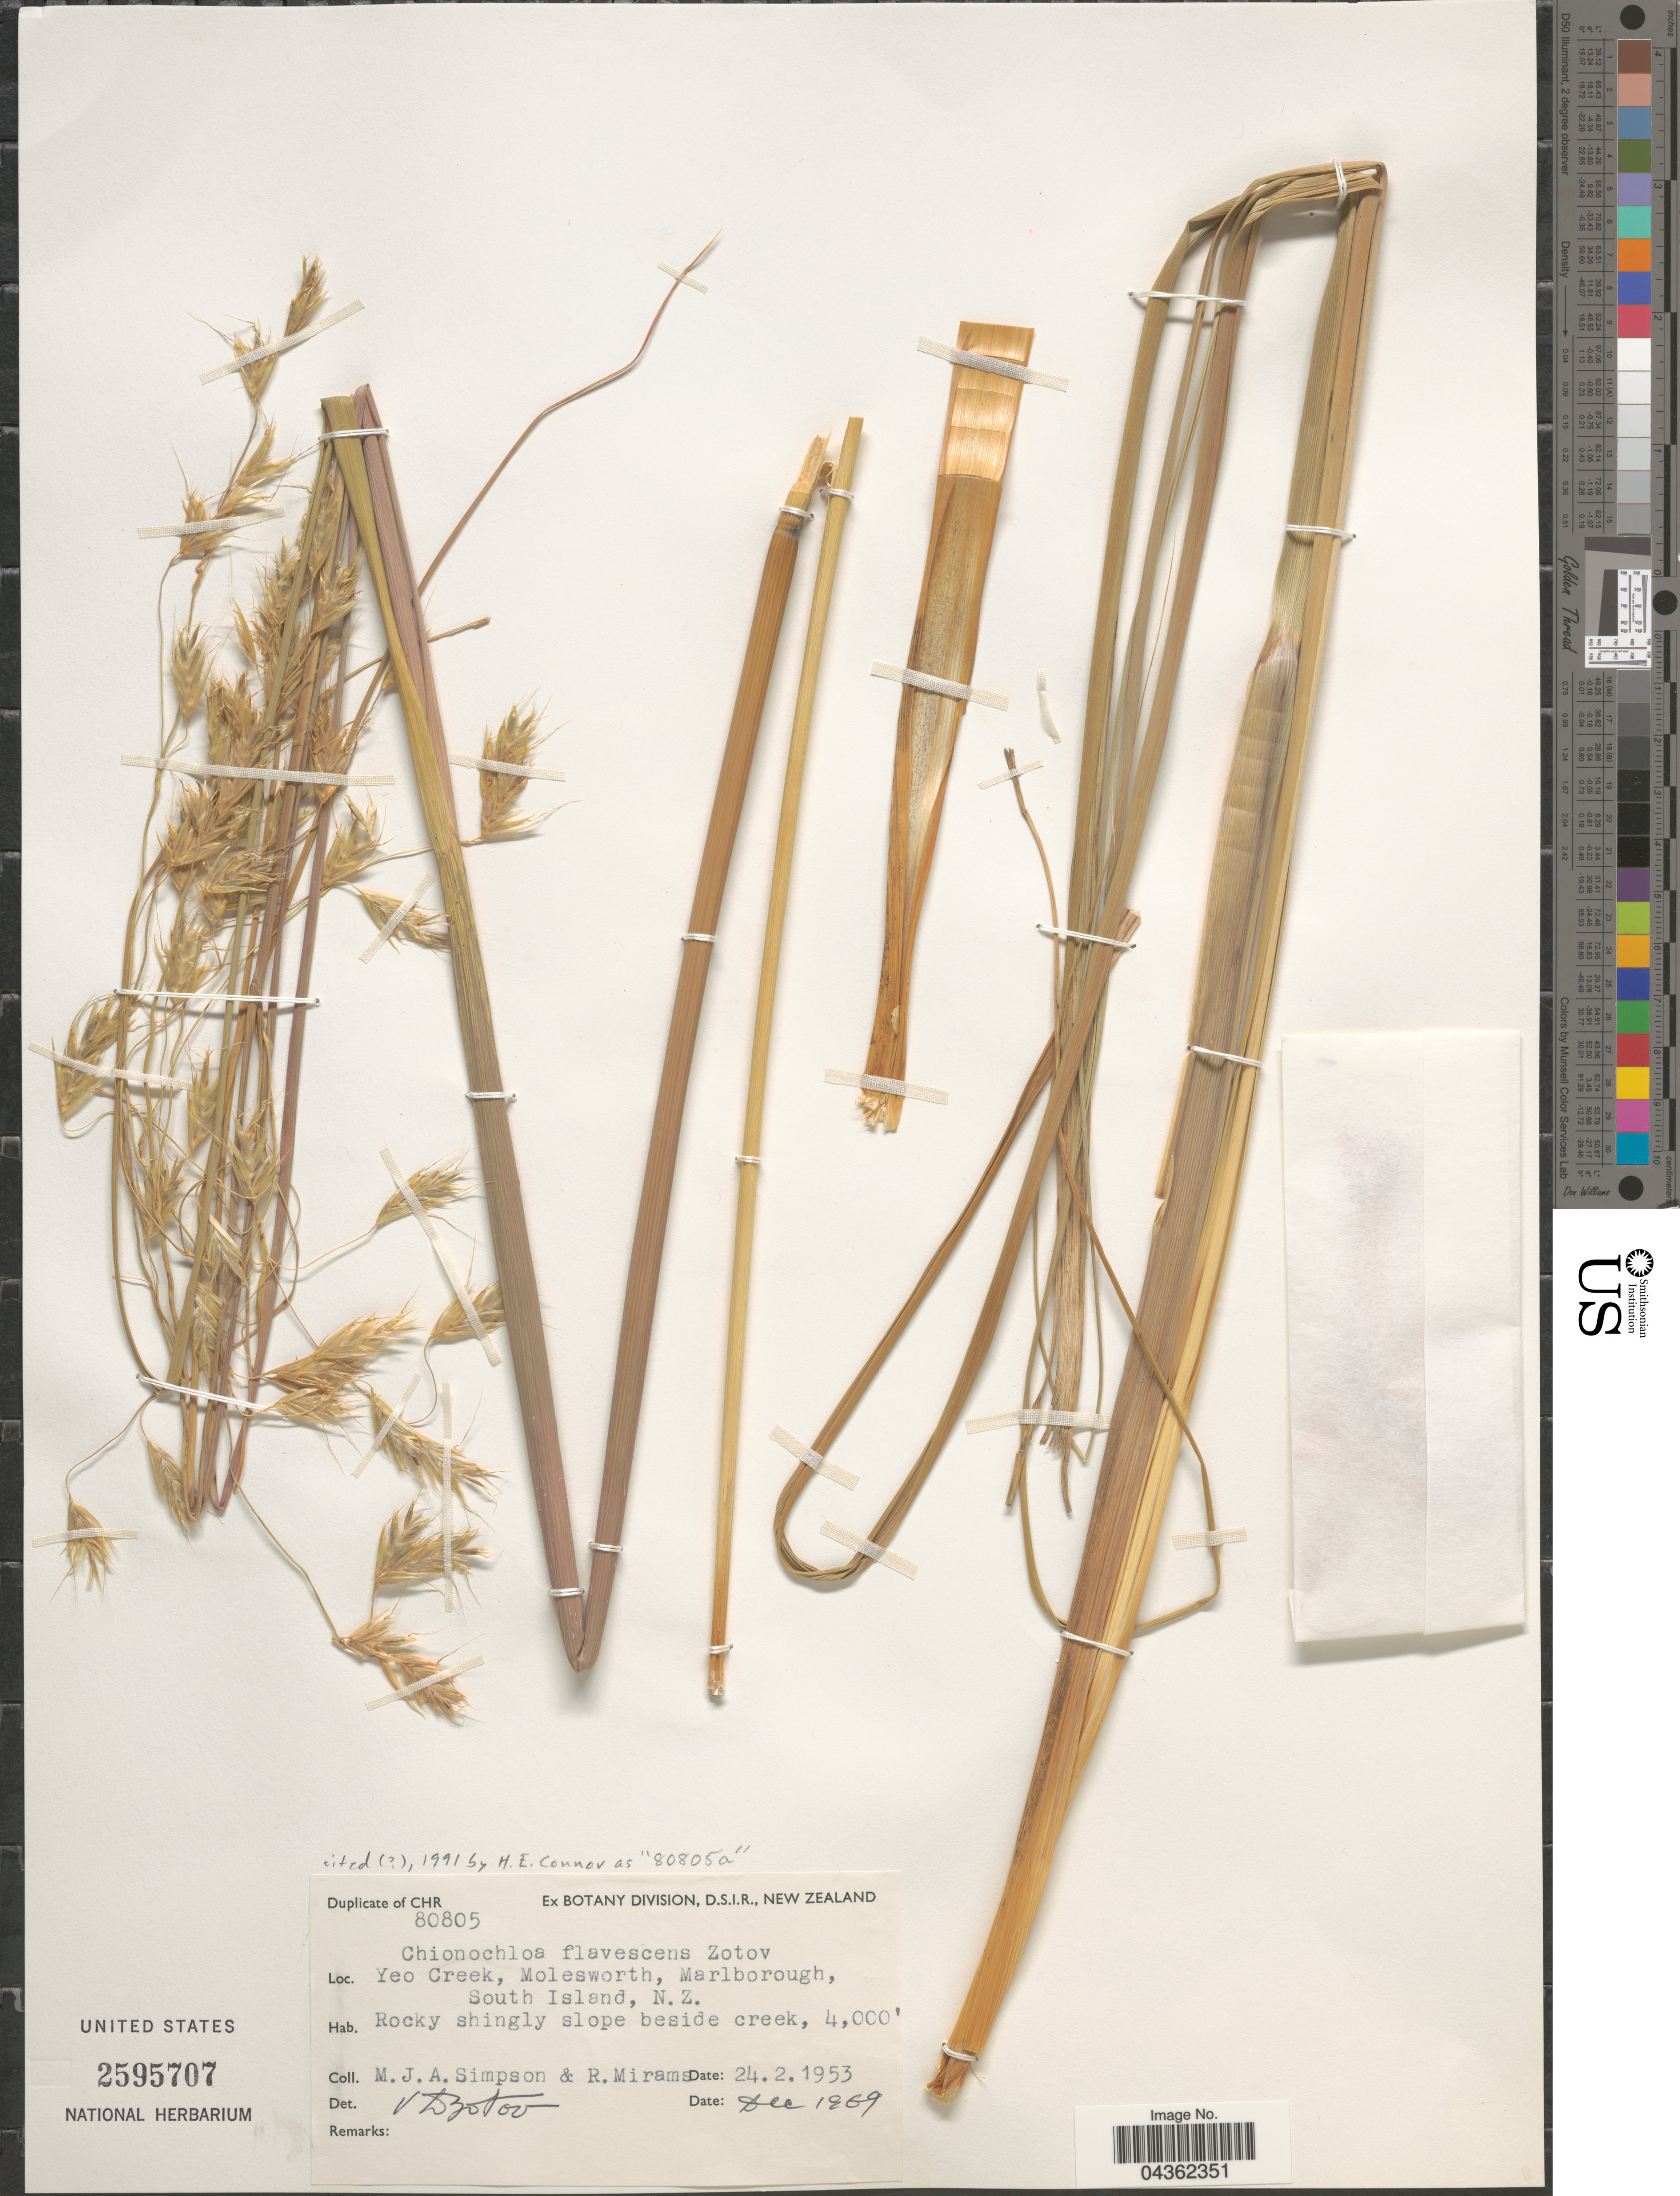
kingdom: Plantae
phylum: Tracheophyta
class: Liliopsida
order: Poales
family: Poaceae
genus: Chionochloa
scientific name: Chionochloa flavescens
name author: Zotov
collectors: M. Simpson & R. Mirams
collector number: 80805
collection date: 1953-02-24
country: New Zealand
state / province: Marlborough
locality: Yeo Creek, Molesworth, South Island. Rocky shingly slope beside creek.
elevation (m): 1219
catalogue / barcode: US 2595707